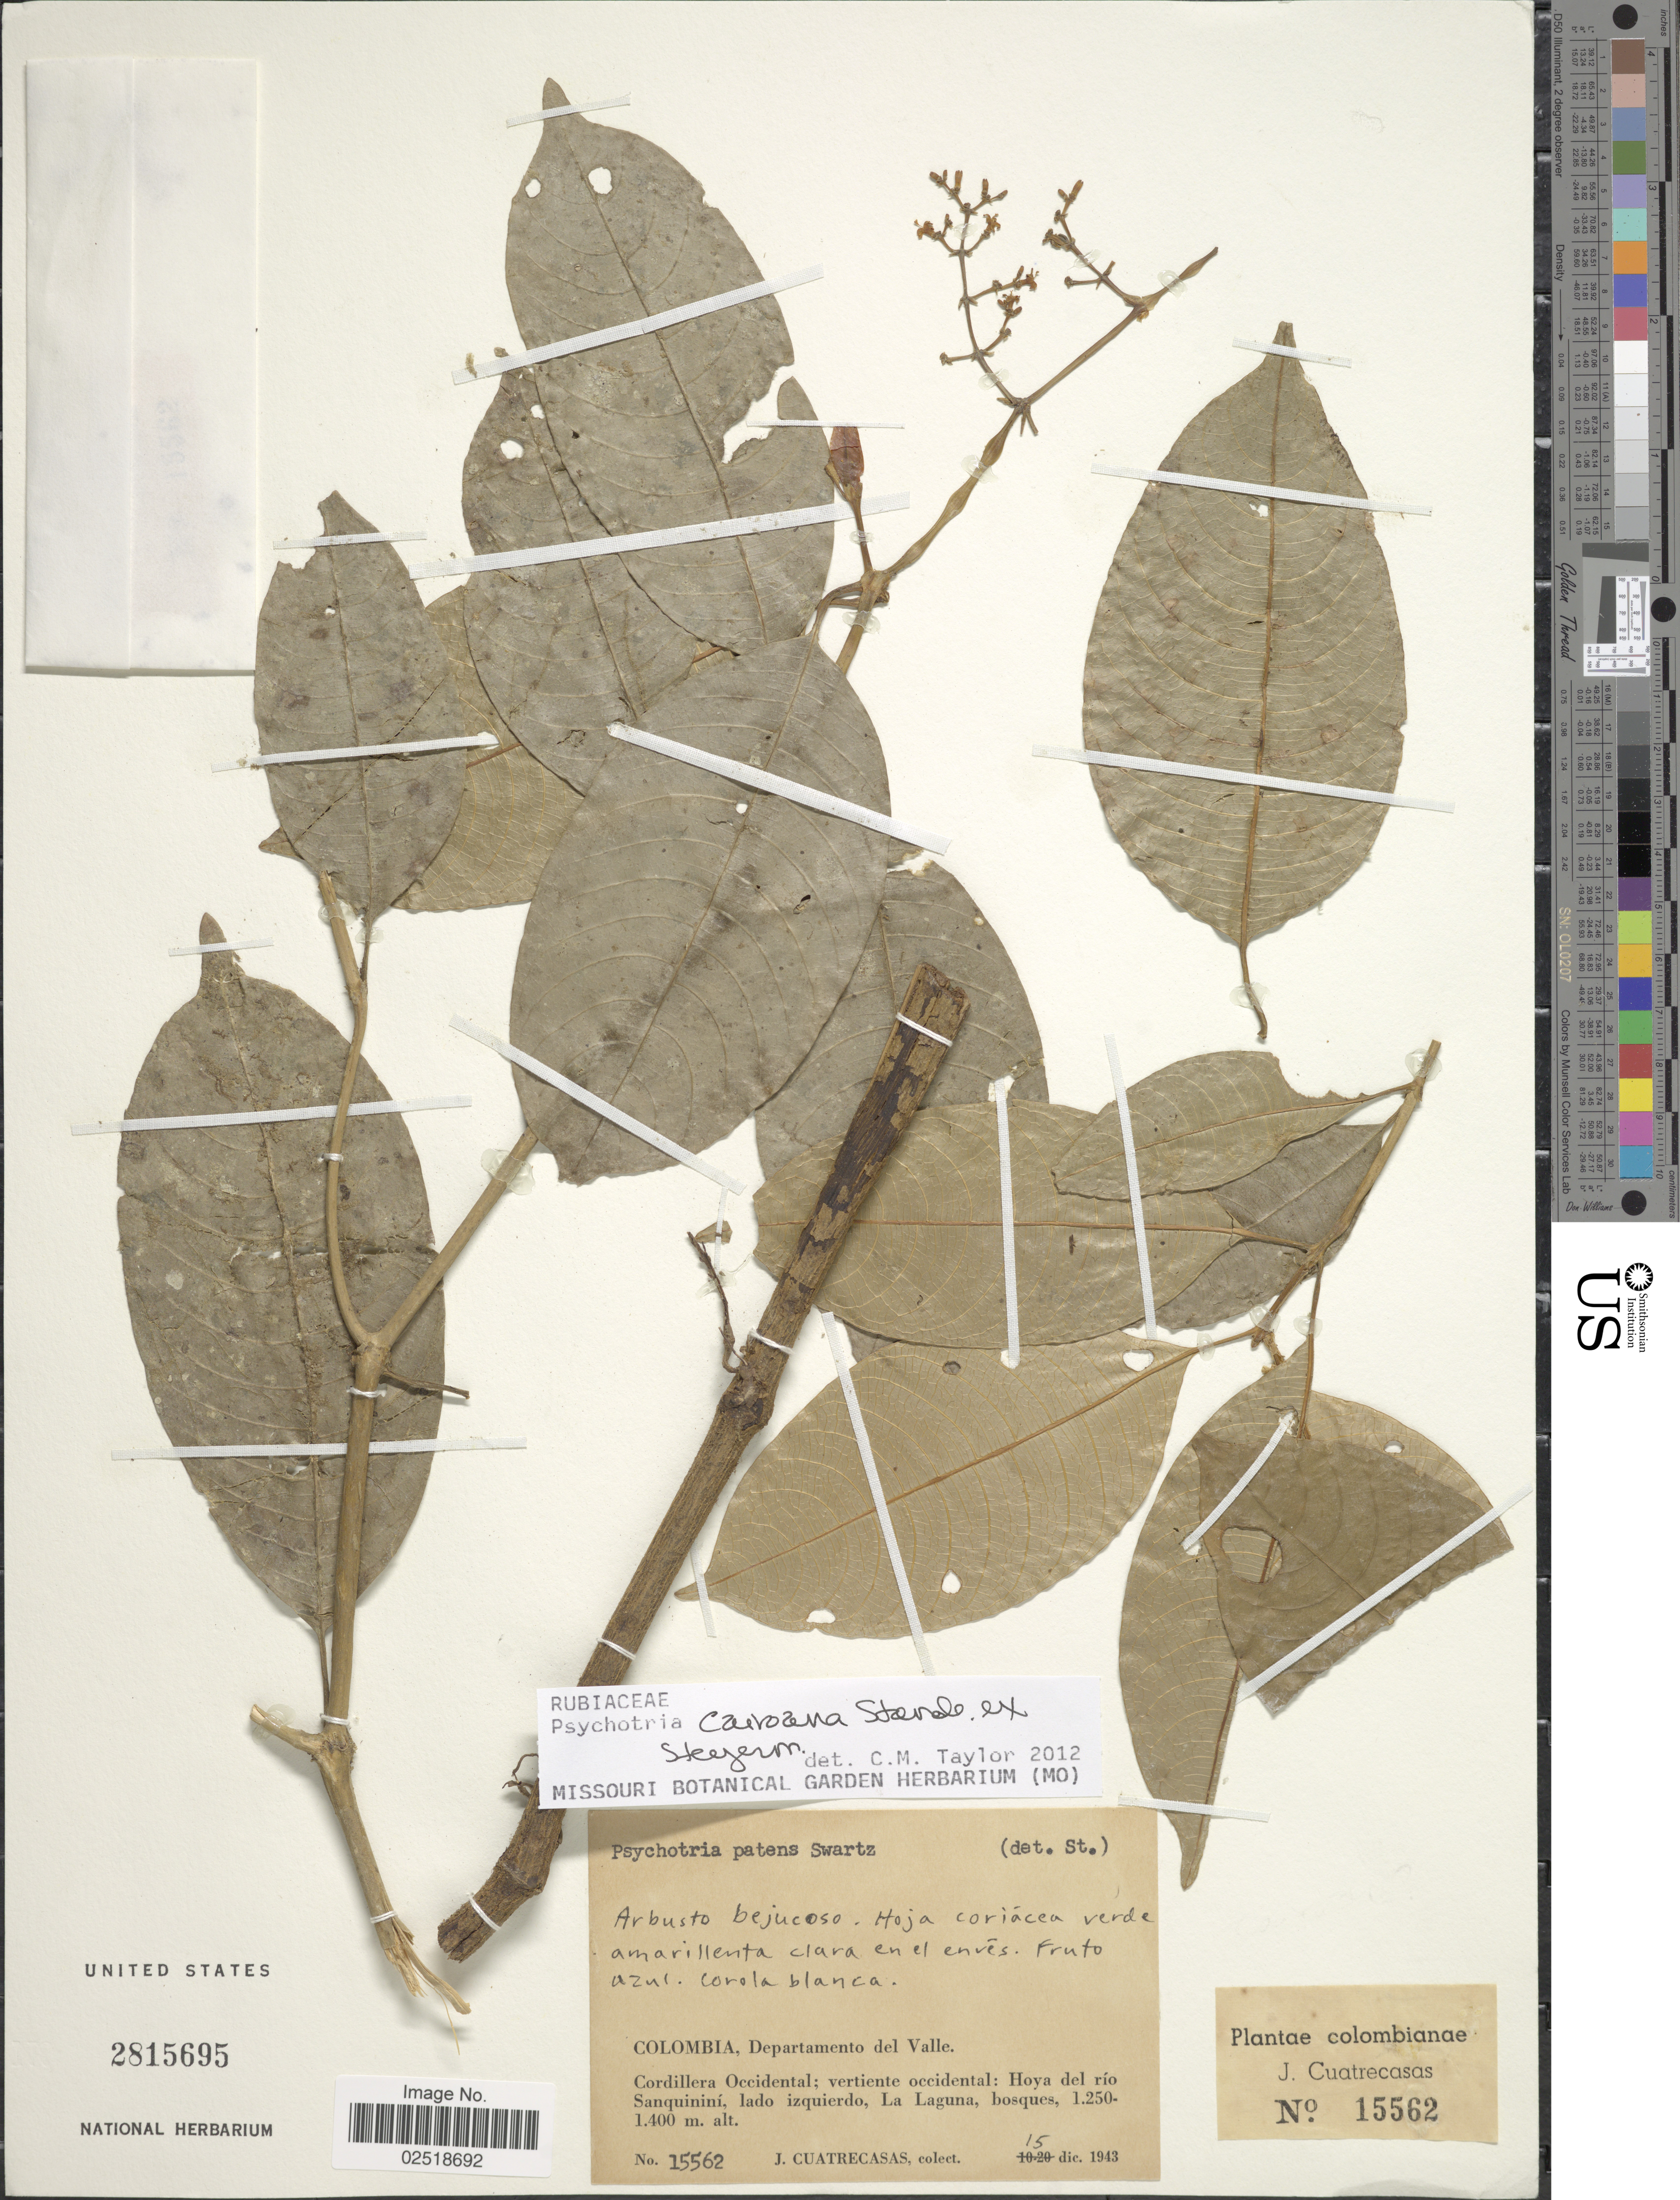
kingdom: Plantae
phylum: Tracheophyta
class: Magnoliopsida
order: Gentianales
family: Rubiaceae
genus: Psychotria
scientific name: Psychotria cairoana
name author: Standl. ex Steyerm.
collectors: J. Cuatrecasas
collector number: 15562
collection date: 1943-12-15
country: Colombia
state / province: Valle del Cauca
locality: Departamento del Valle, Cordillera Occidental; vertiente occidental: Hoya del río Sanquininí, lado izquierdo, La Laguna, bosques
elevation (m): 1250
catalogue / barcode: US 2815695